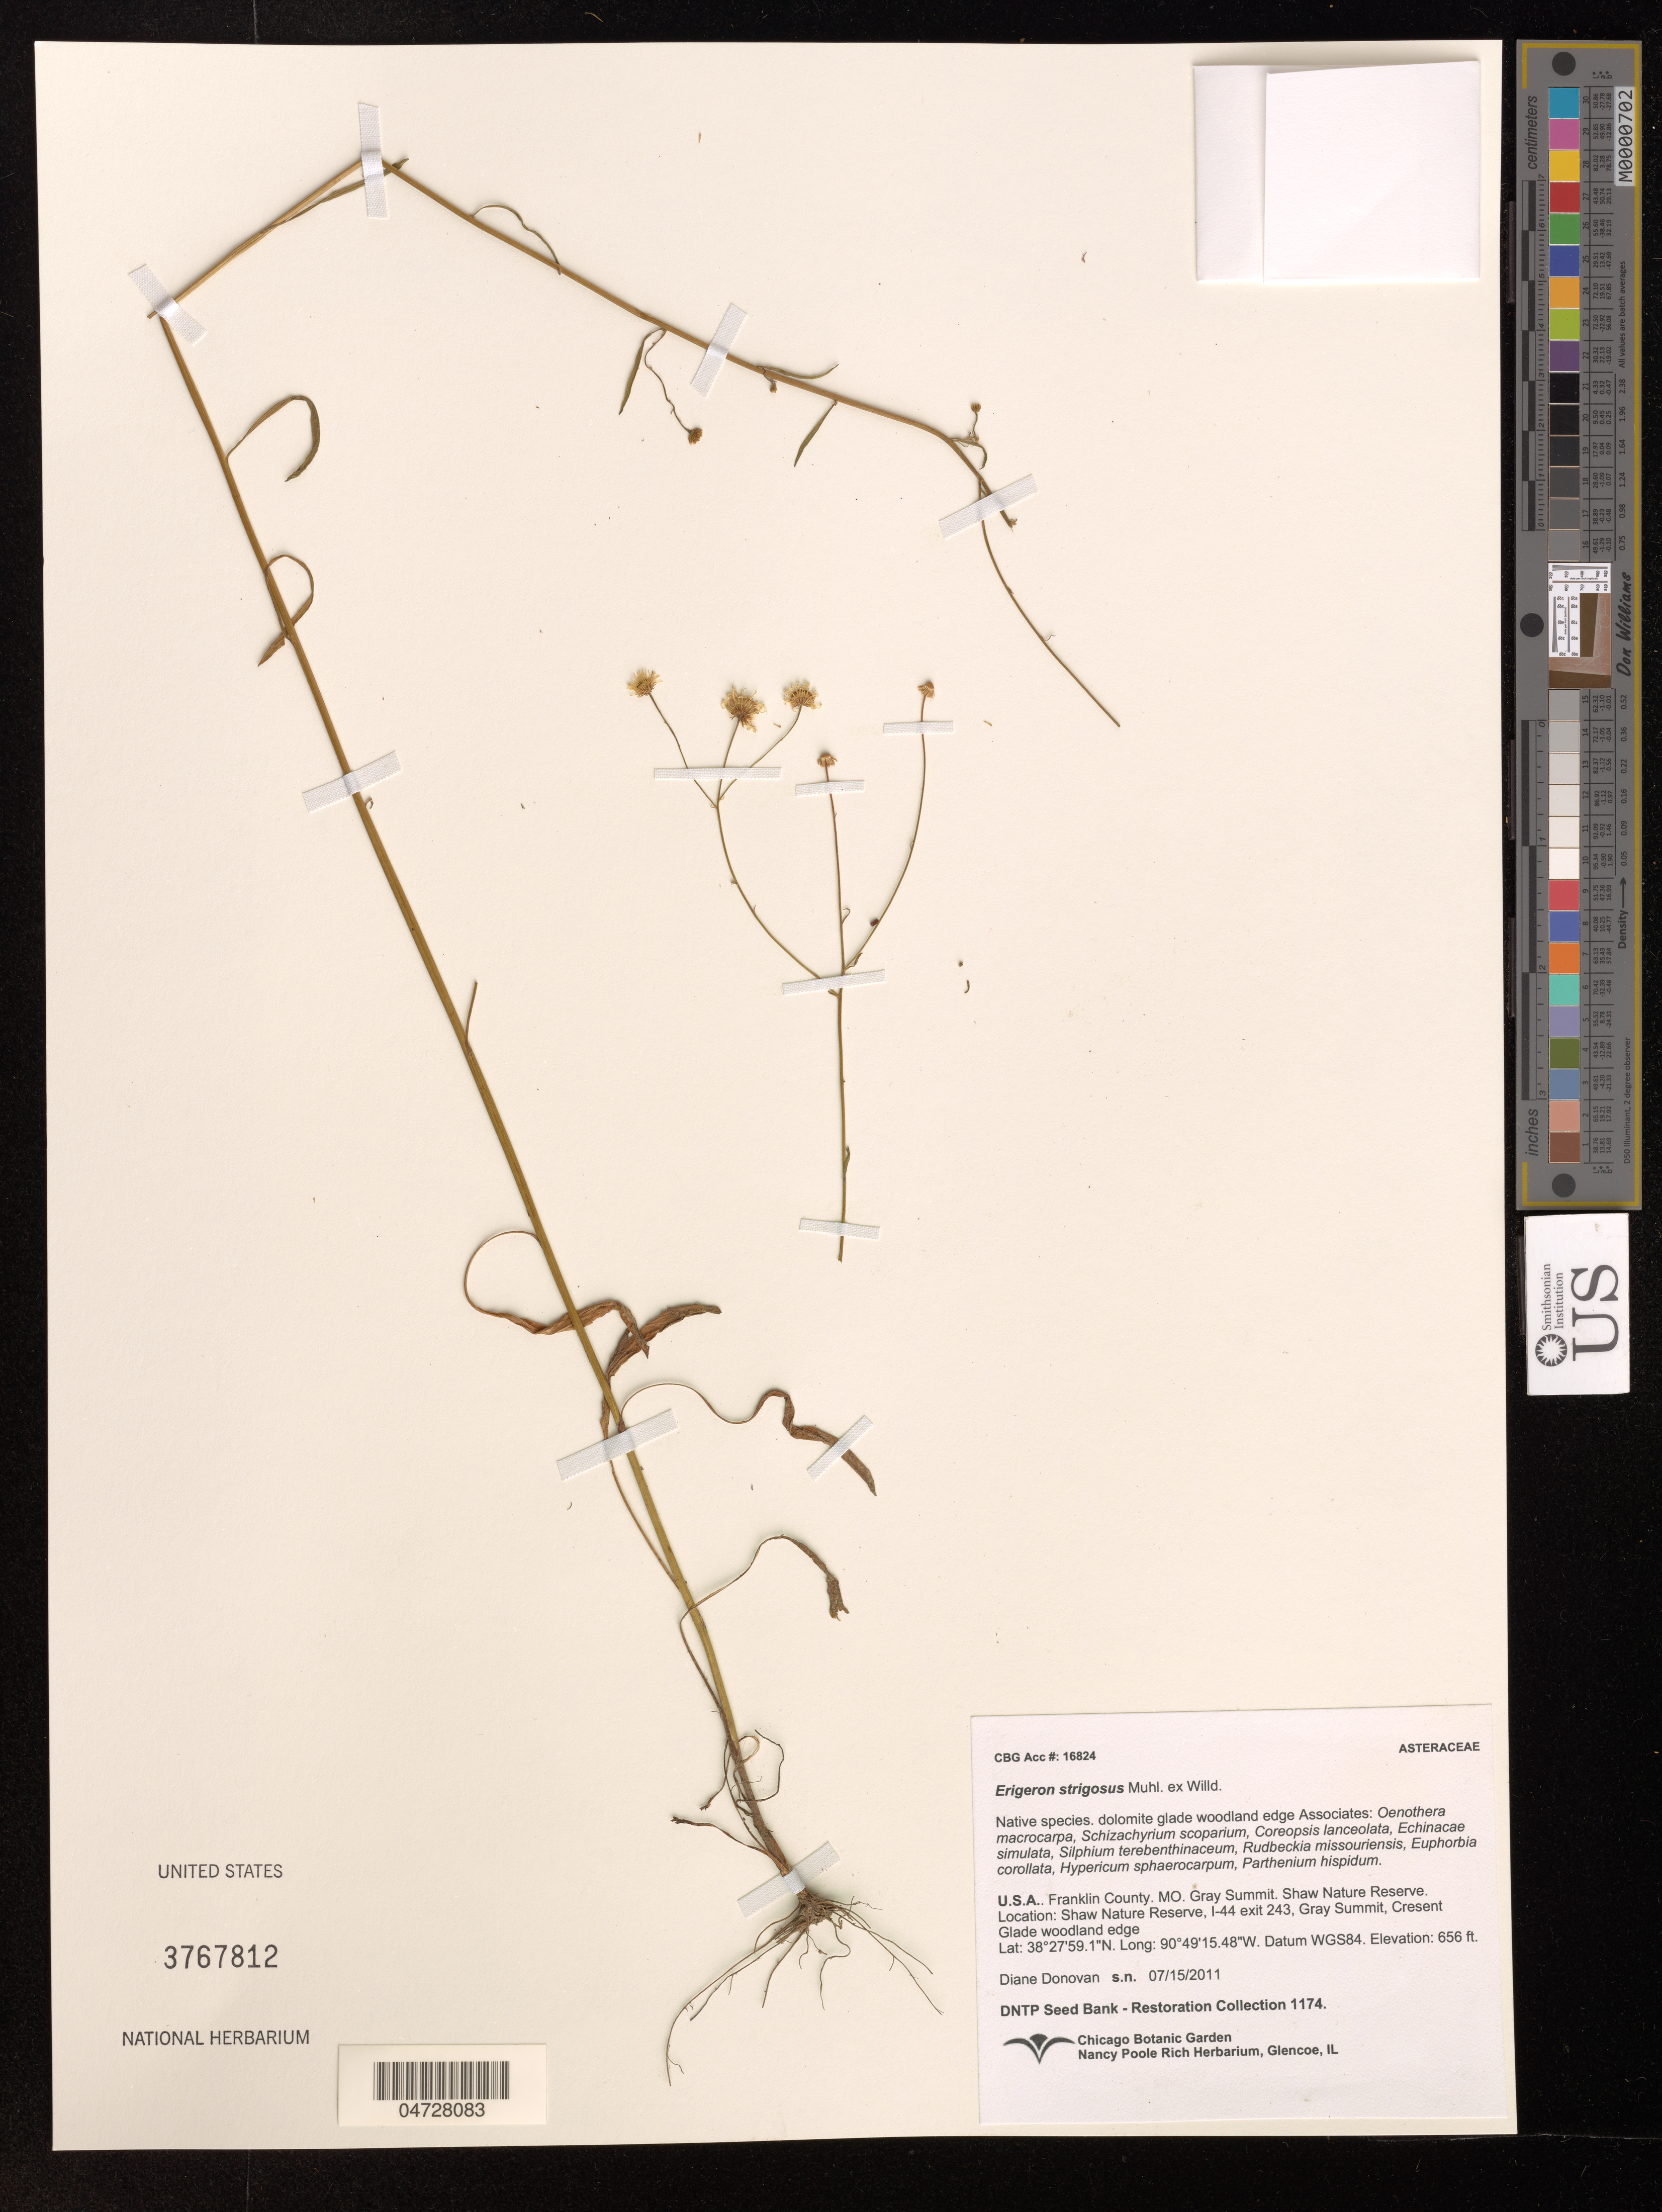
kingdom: Plantae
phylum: Tracheophyta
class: Magnoliopsida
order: Asterales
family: Asteraceae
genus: Erigeron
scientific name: Erigeron strigosus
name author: Muhl. ex Willd.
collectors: D. Donovan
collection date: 2011-07-15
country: United States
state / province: Missouri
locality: Franklin County. Gray Summit. Shaw Nature Reserve. Shaw Nature Reserve, I-44 exit 243, Gray Summit, Cresent Glade woodland edge.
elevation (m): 200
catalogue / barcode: US 3767812